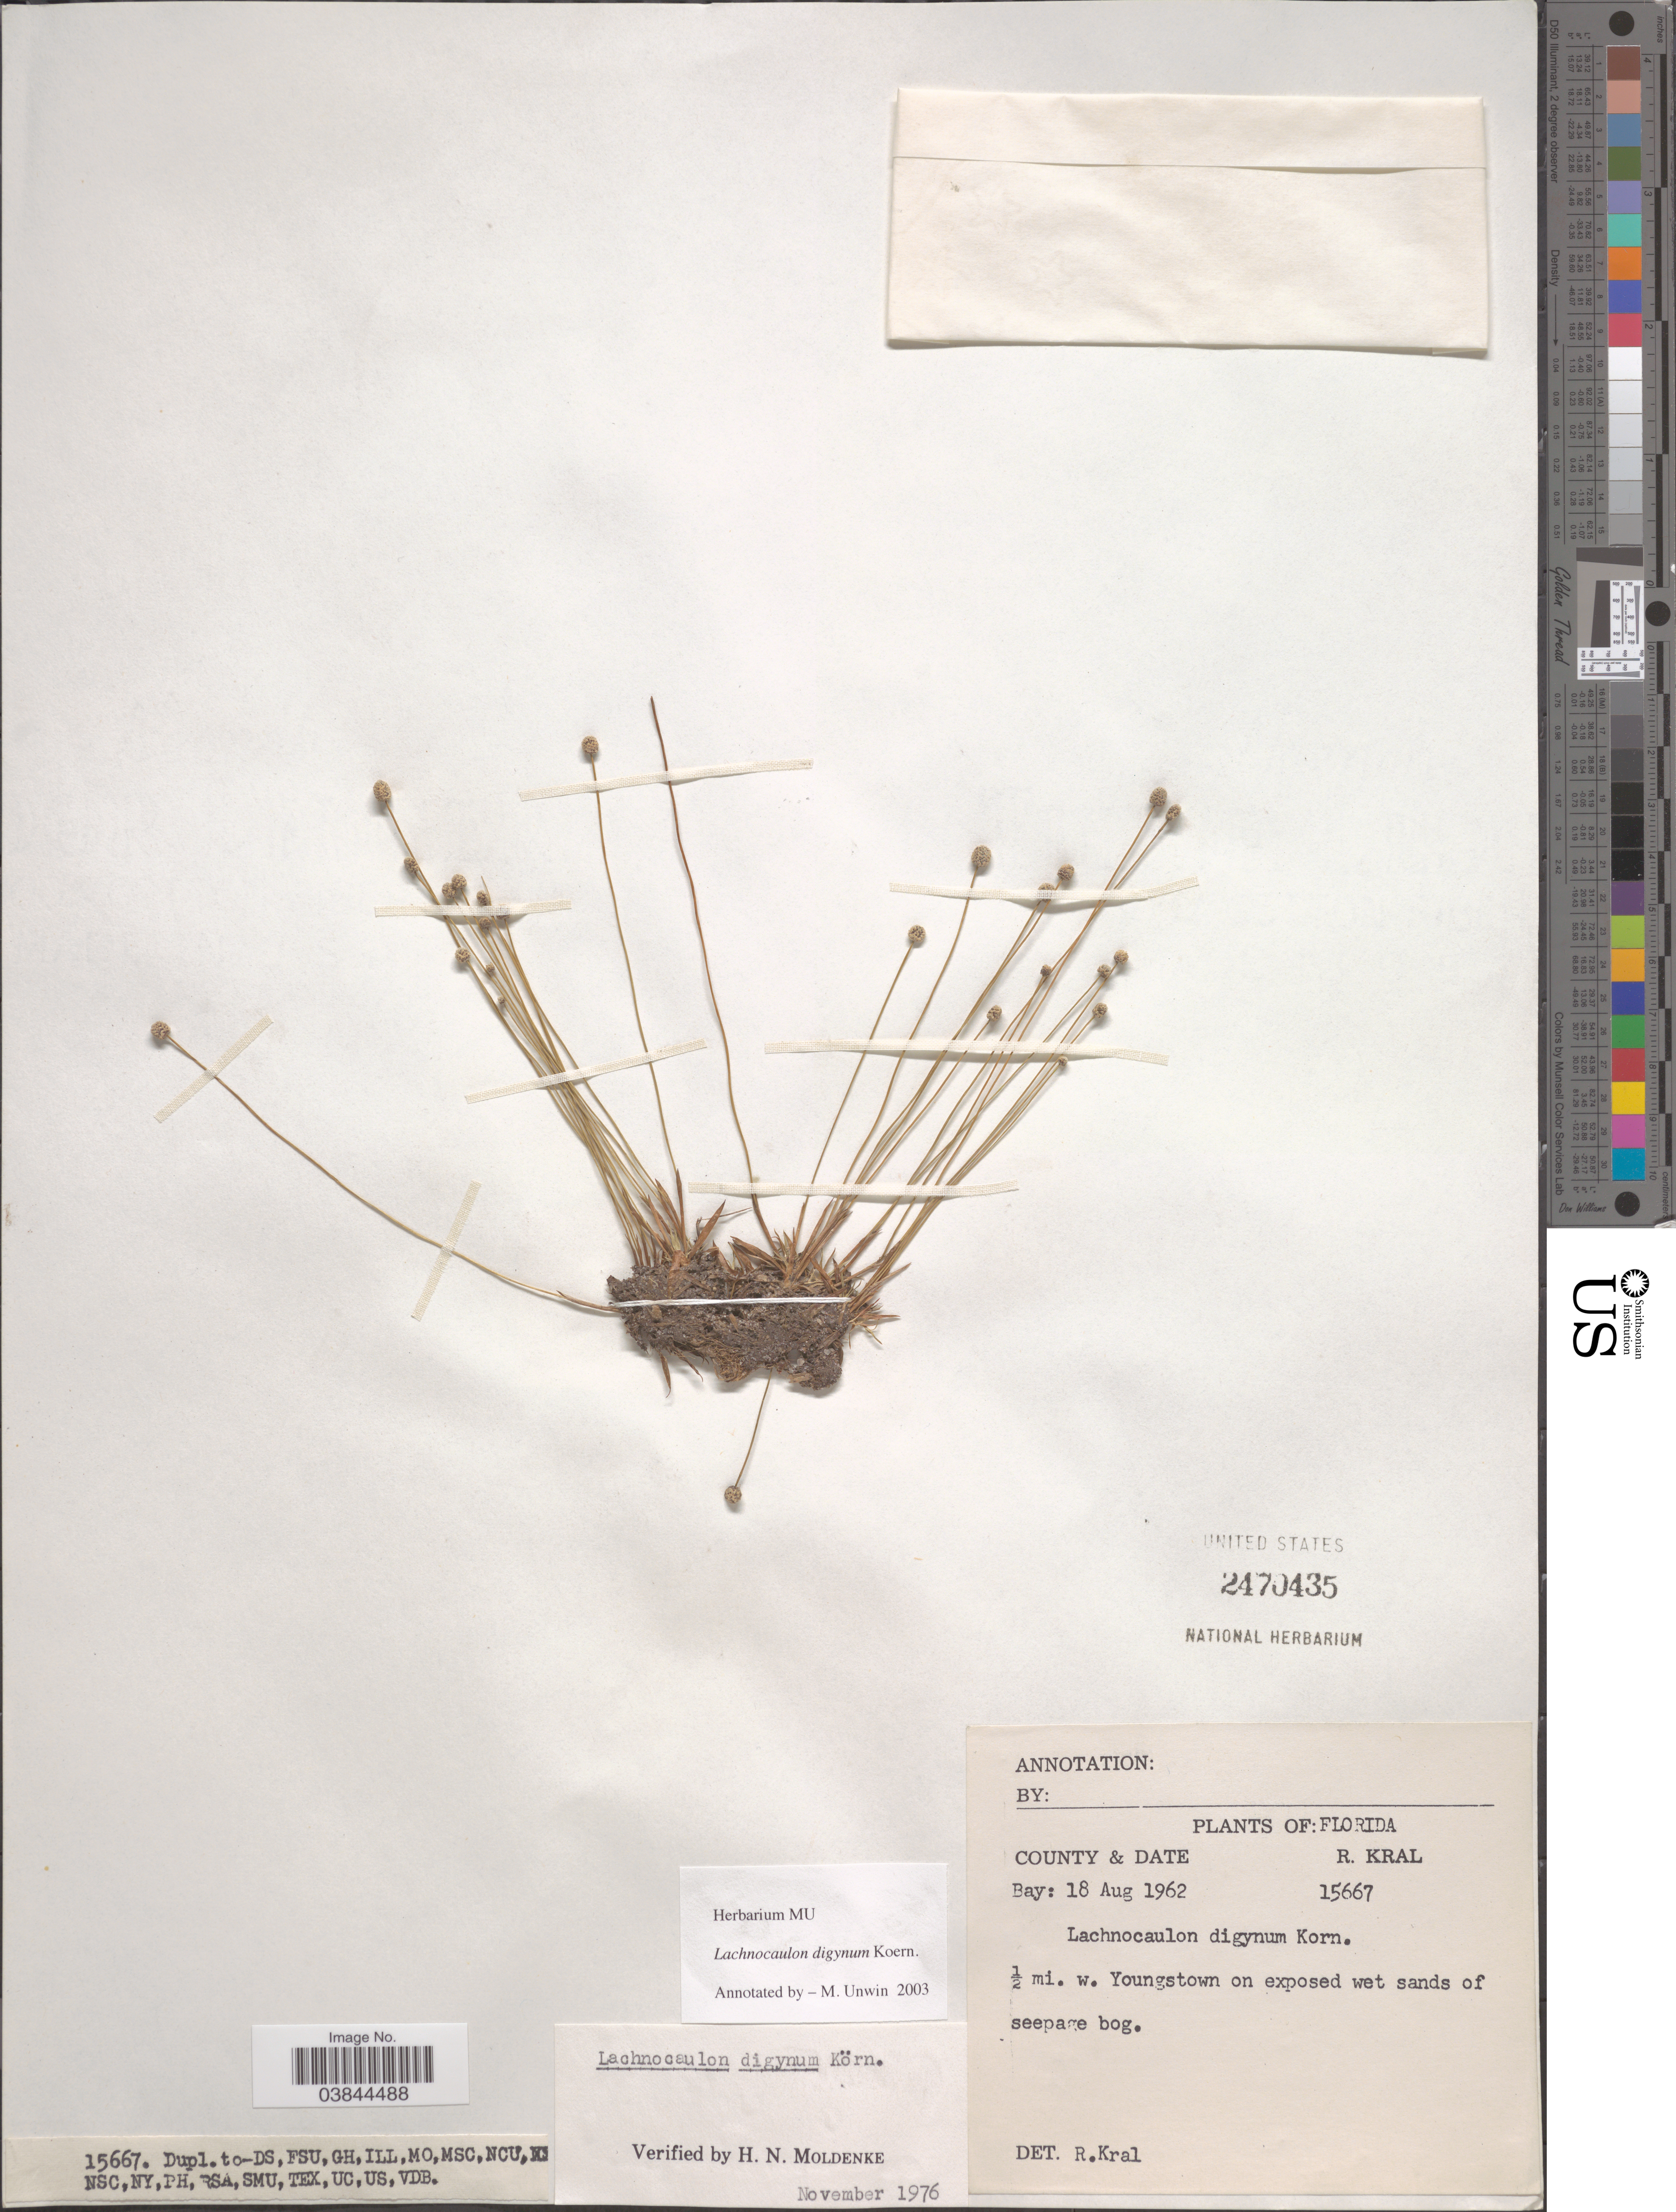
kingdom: Plantae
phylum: Tracheophyta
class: Liliopsida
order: Poales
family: Eriocaulaceae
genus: Lachnocaulon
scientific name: Lachnocaulon digynum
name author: Körn.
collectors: R. Kral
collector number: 15667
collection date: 1962-08-18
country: United States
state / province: Florida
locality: County Bay. ½ mi. w. Youngstown.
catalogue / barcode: US 2470435